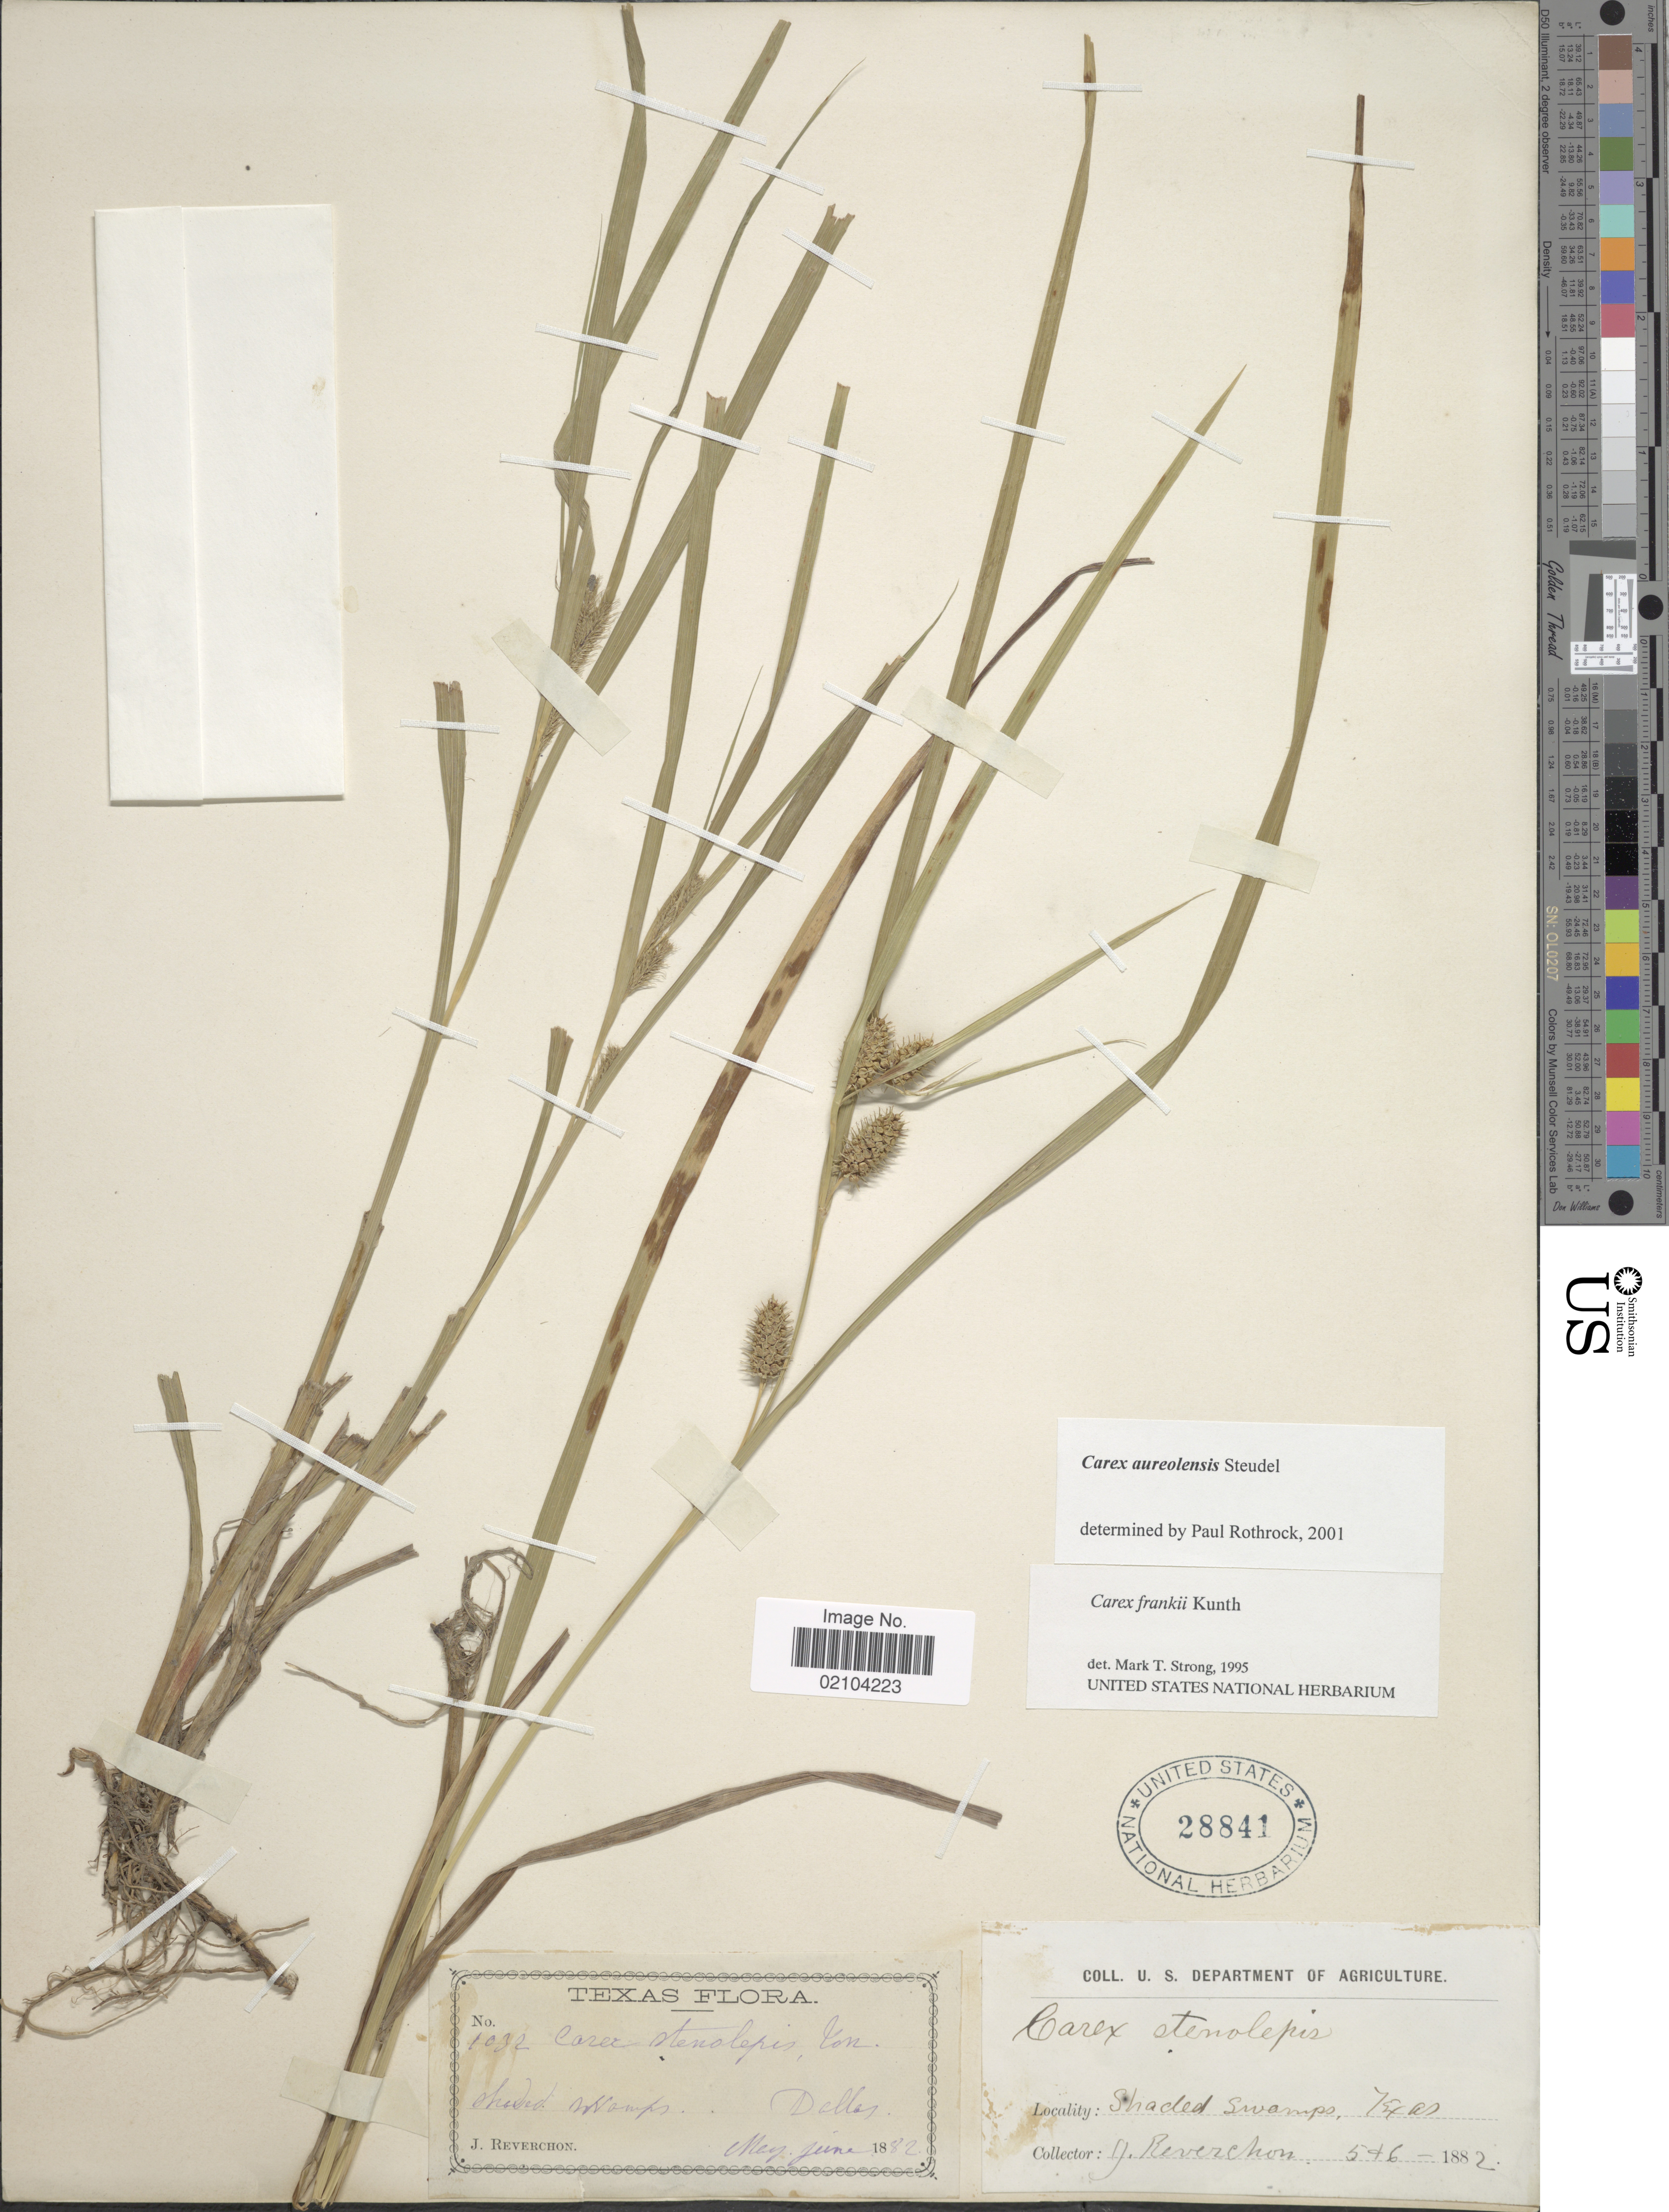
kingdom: Plantae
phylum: Tracheophyta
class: Liliopsida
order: Poales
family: Cyperaceae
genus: Carex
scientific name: Carex aureolensis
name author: Steud.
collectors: J. Reverchon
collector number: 1032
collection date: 1882-05/1882-06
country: United States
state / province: Texas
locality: Shaded swamps, Dallas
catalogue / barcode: US 28841